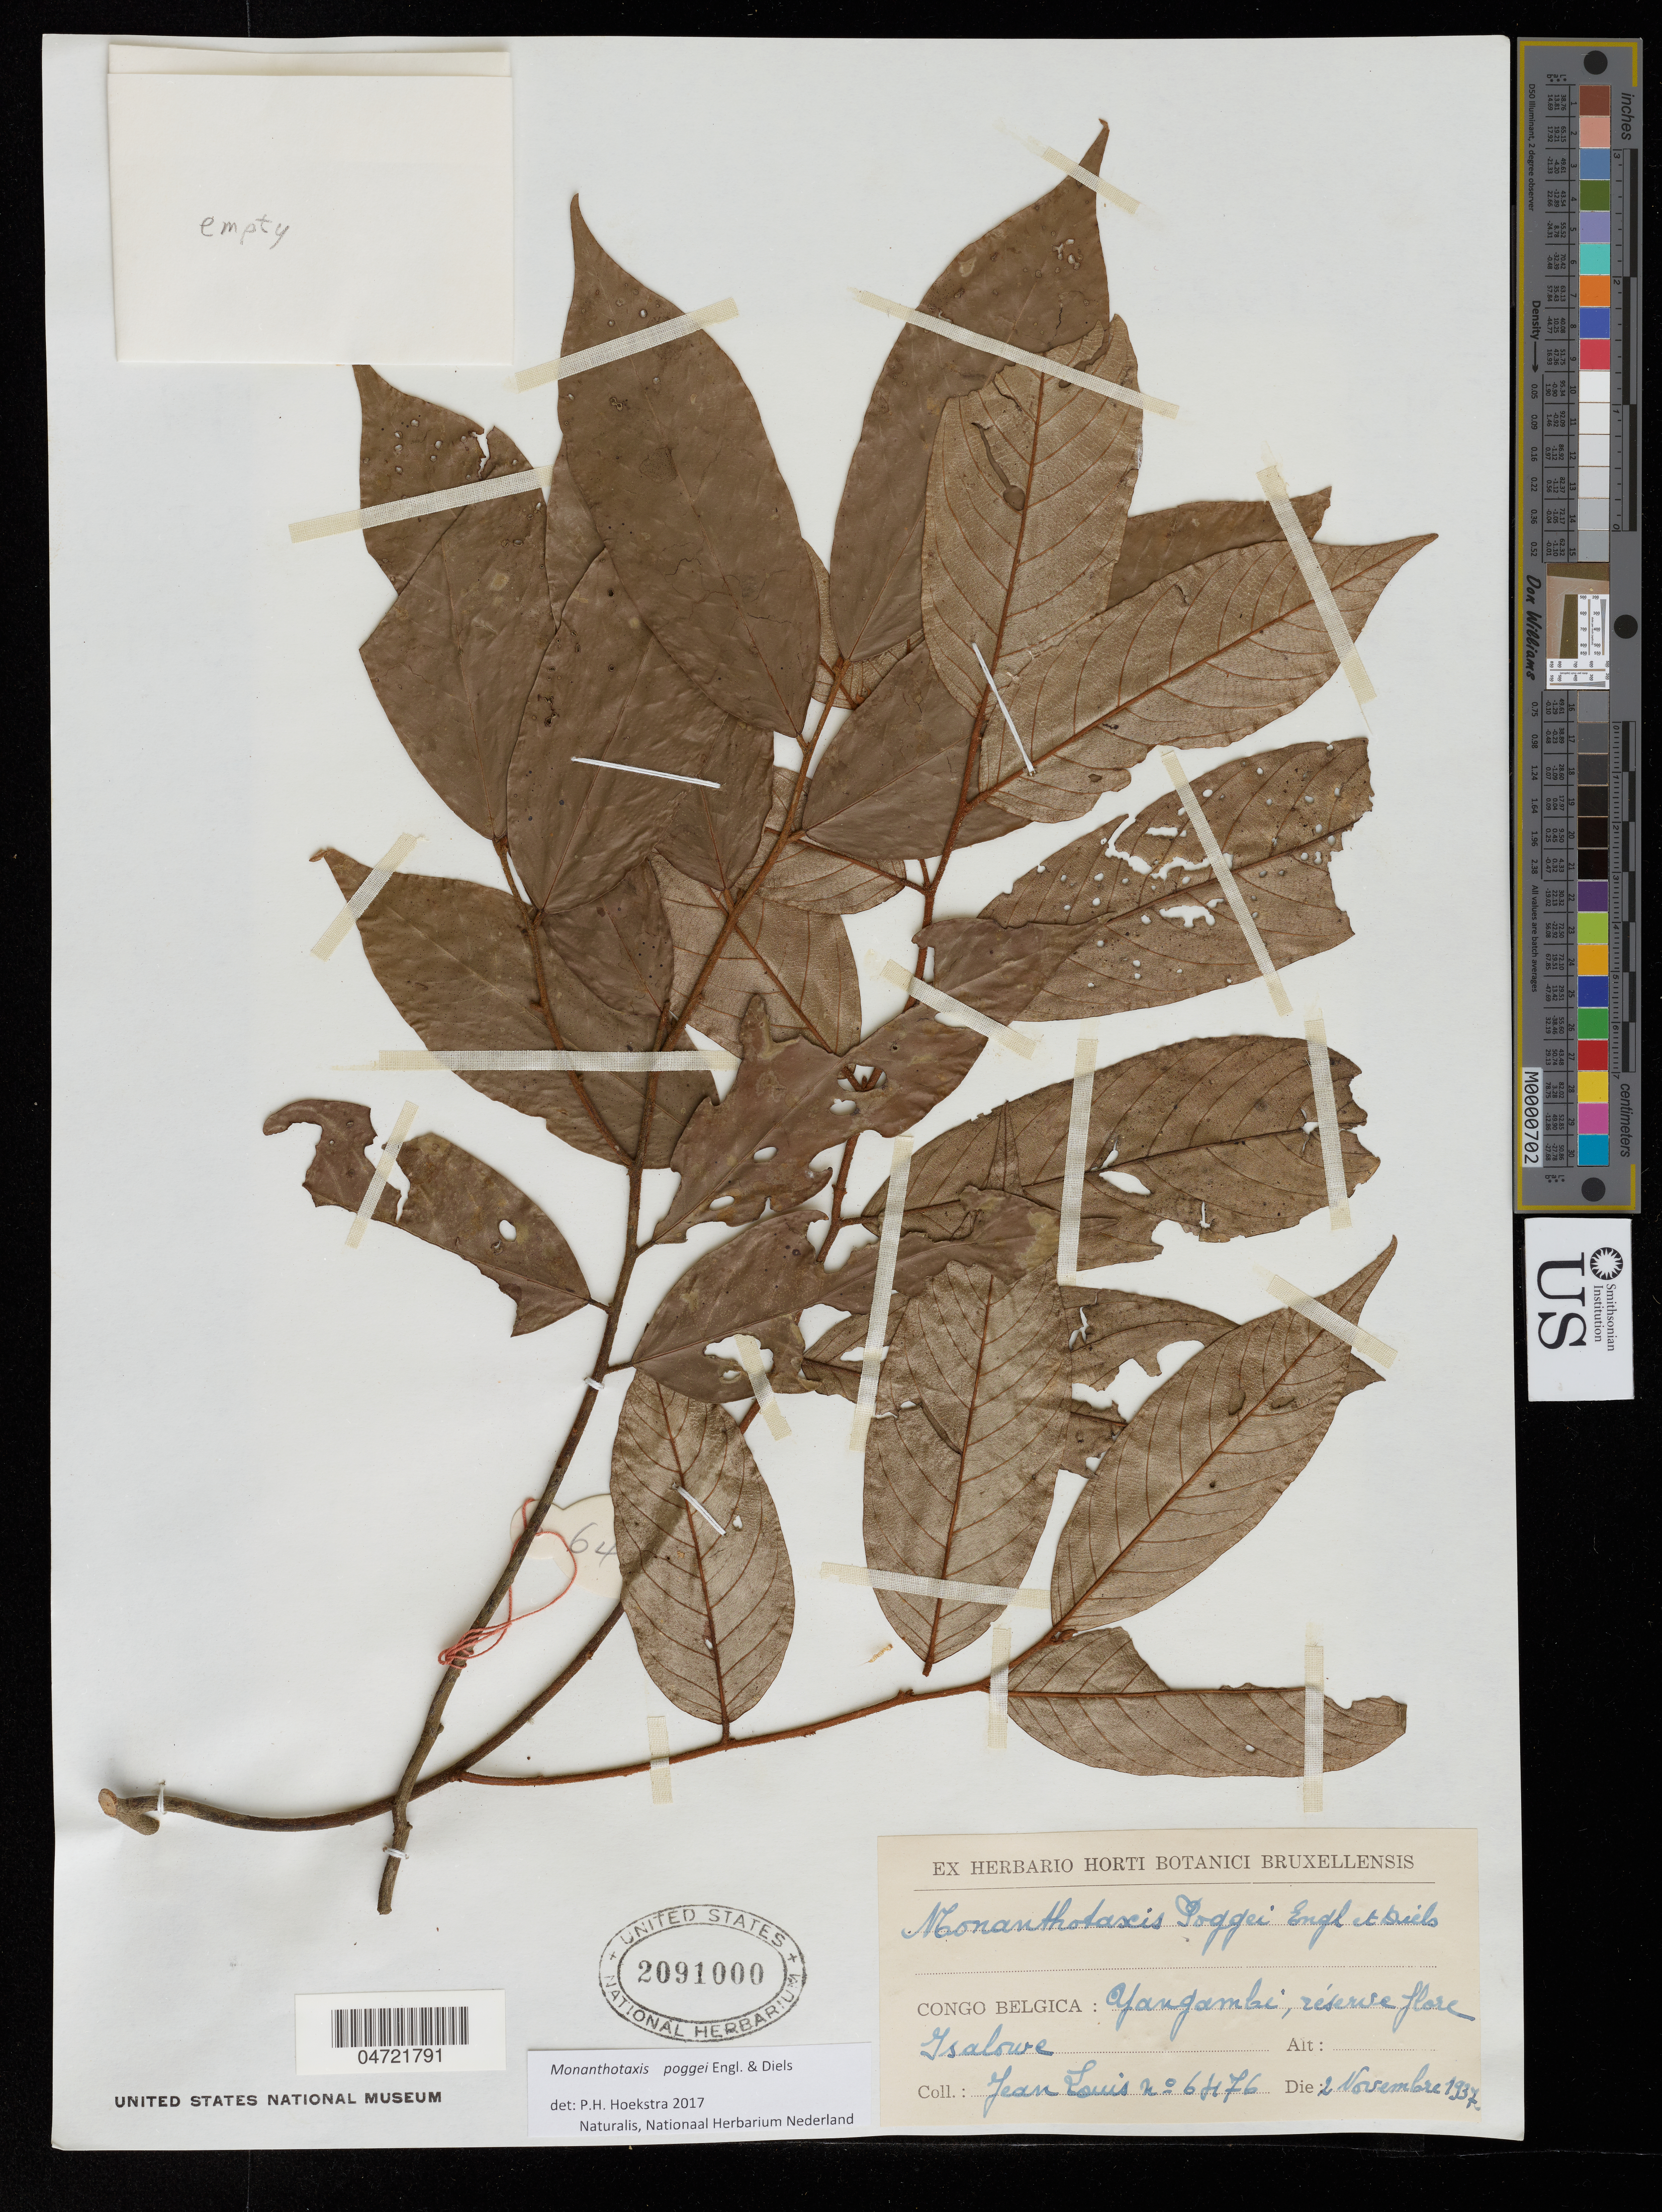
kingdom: Plantae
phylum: Tracheophyta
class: Magnoliopsida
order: Magnoliales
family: Annonaceae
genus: Monanthotaxis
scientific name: Monanthotaxis poggei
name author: Engl. & Diels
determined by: Hoekstra, P. H.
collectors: J. Louis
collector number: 6476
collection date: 1937-11-02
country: Congo, Democratic Republic of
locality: Yangambi, reserve flore Gsalowe.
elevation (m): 470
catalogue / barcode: US 2091000